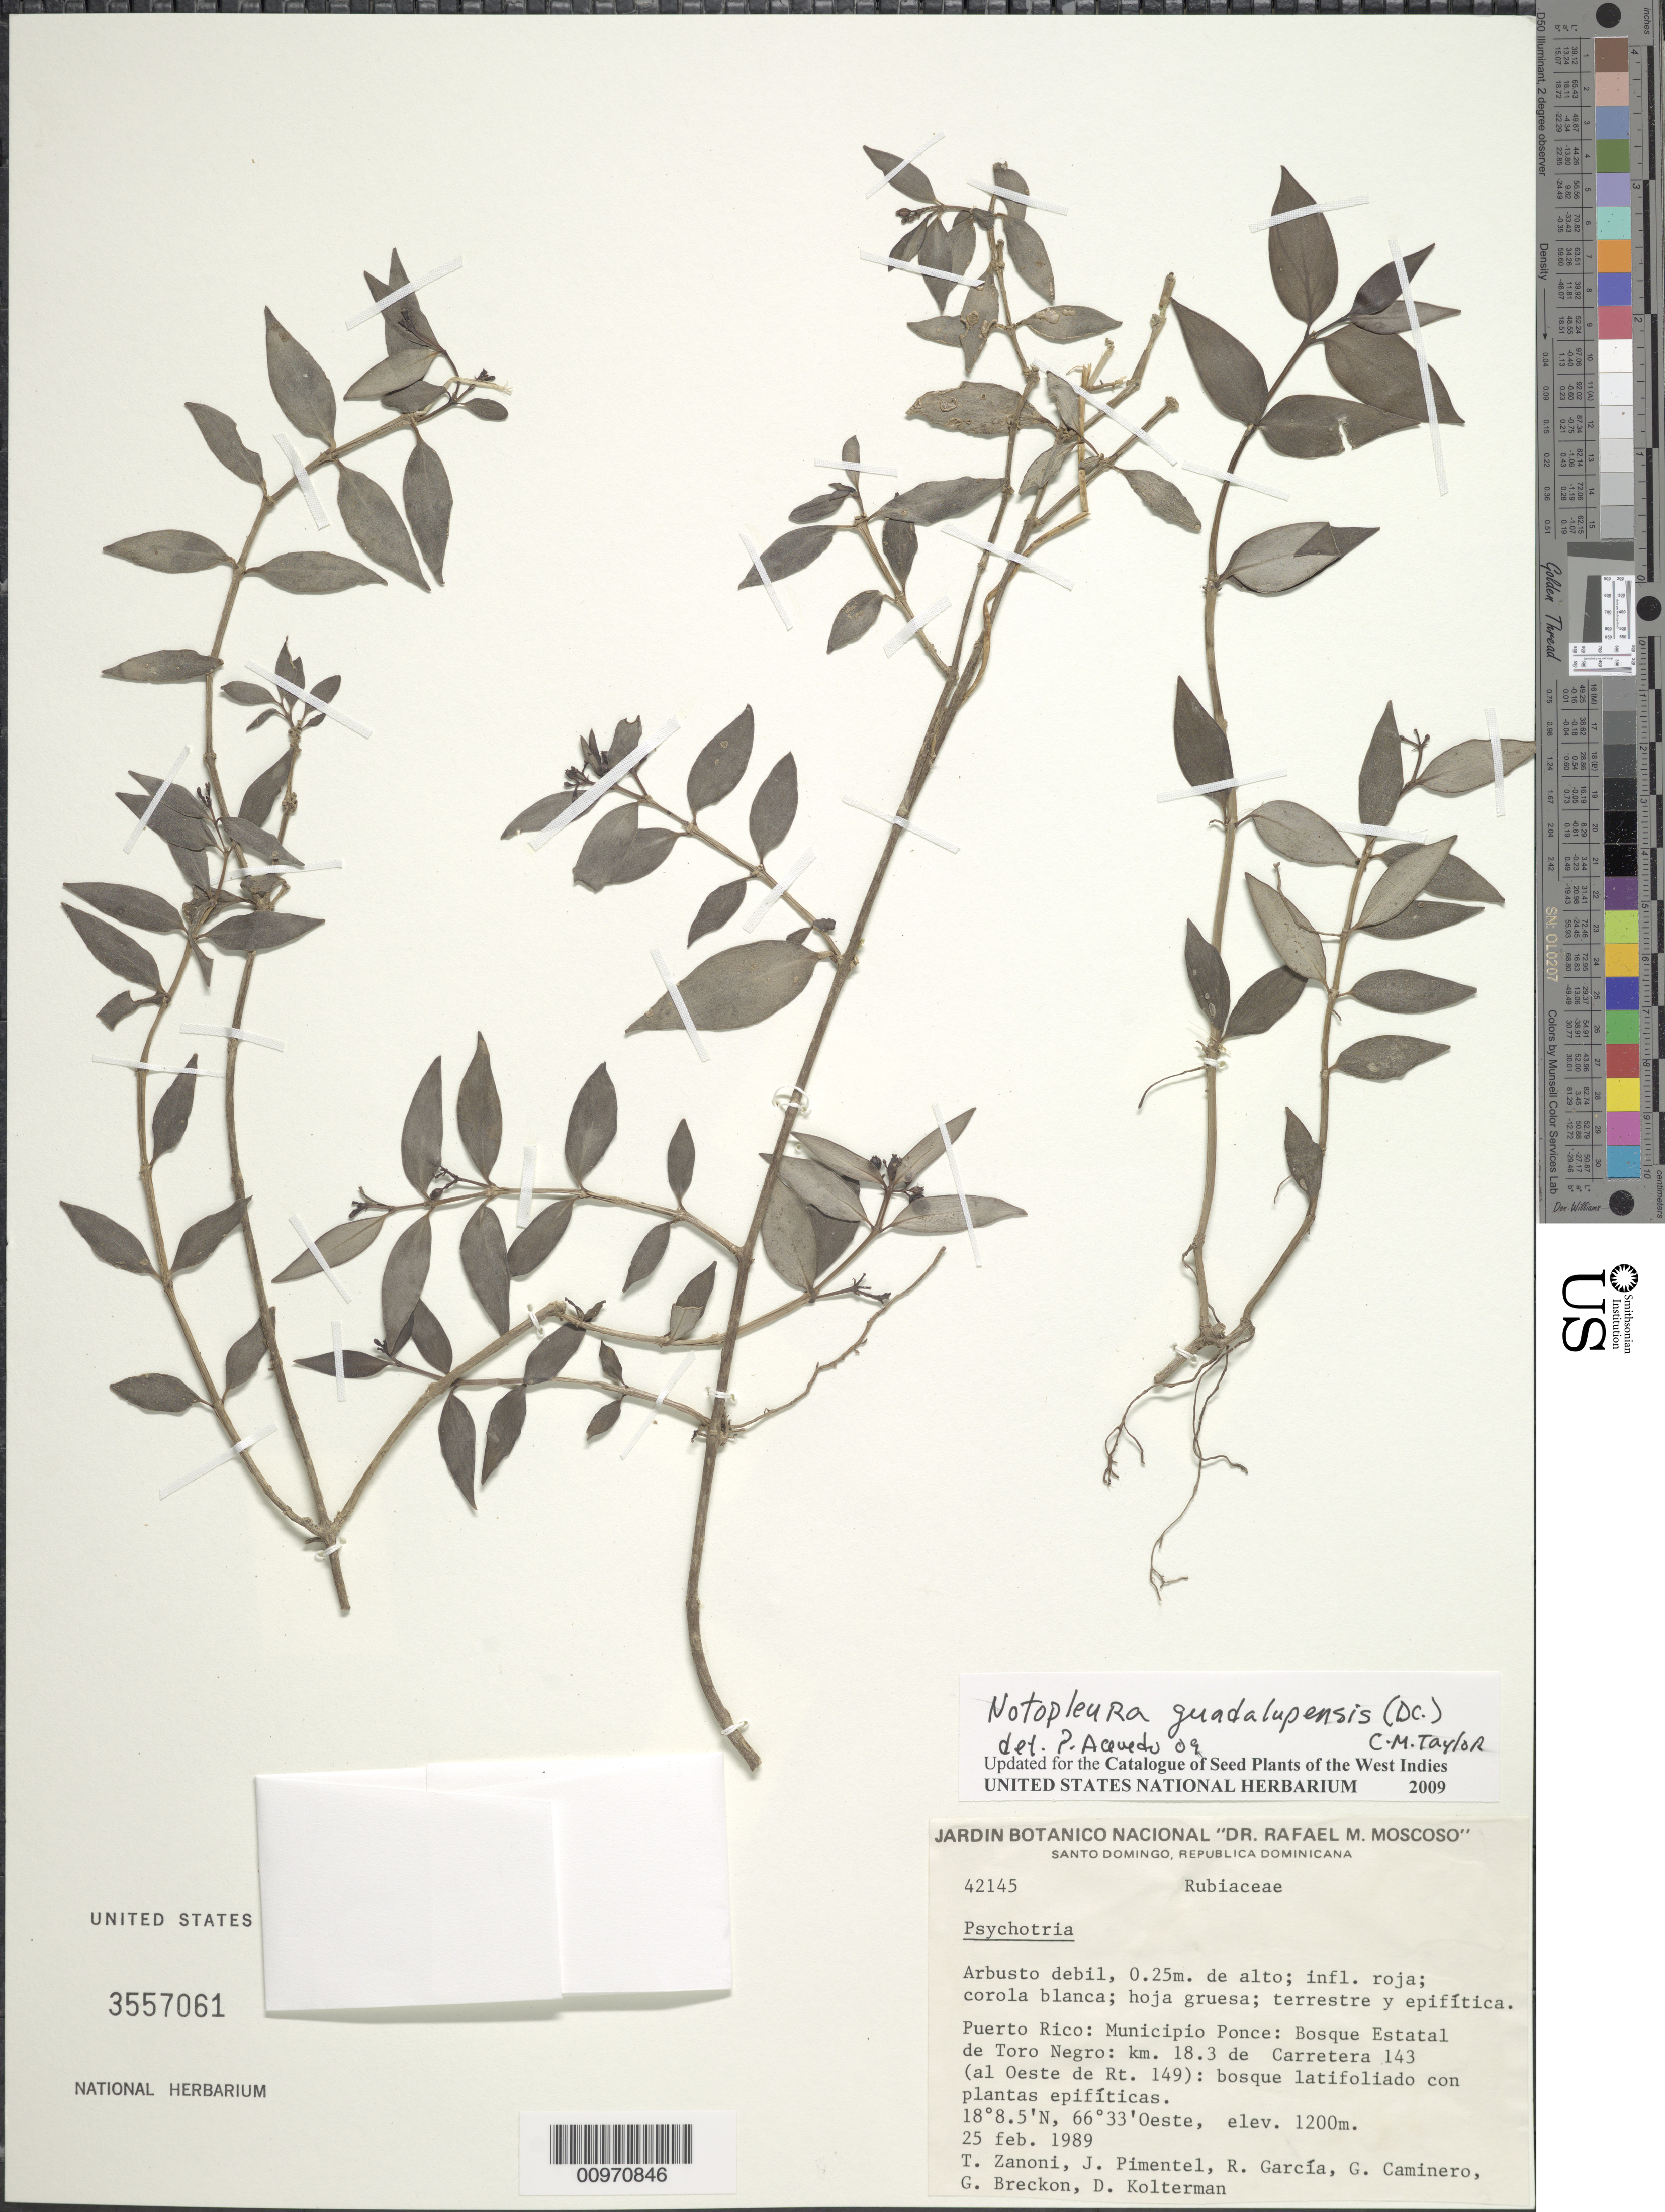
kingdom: Plantae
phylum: Tracheophyta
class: Magnoliopsida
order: Gentianales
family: Rubiaceae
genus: Notopleura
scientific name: Notopleura guadalupensis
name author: (DC.) C.M. Taylor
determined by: Acevedo-Rodríguez, P., (BOT), Smithsonian Institution - National Museum of Natural History (UNITED STATES)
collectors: T. A. Zanoni, J. Pimentel, R. García, G. Caminero, G. J. Breckon & D. Kolterman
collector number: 42145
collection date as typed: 25 Feb 1989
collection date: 1989-02-25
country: Puerto Rico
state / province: Ponce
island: Puerto Rico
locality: Mun. Ponce, Bosque Estatal de Toro Negro, km 18.3 de Carretera 143 (al oeste de Rt. 149)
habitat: Bosque latifoliado con plantas epifíticas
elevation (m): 1200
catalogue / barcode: US 3557061